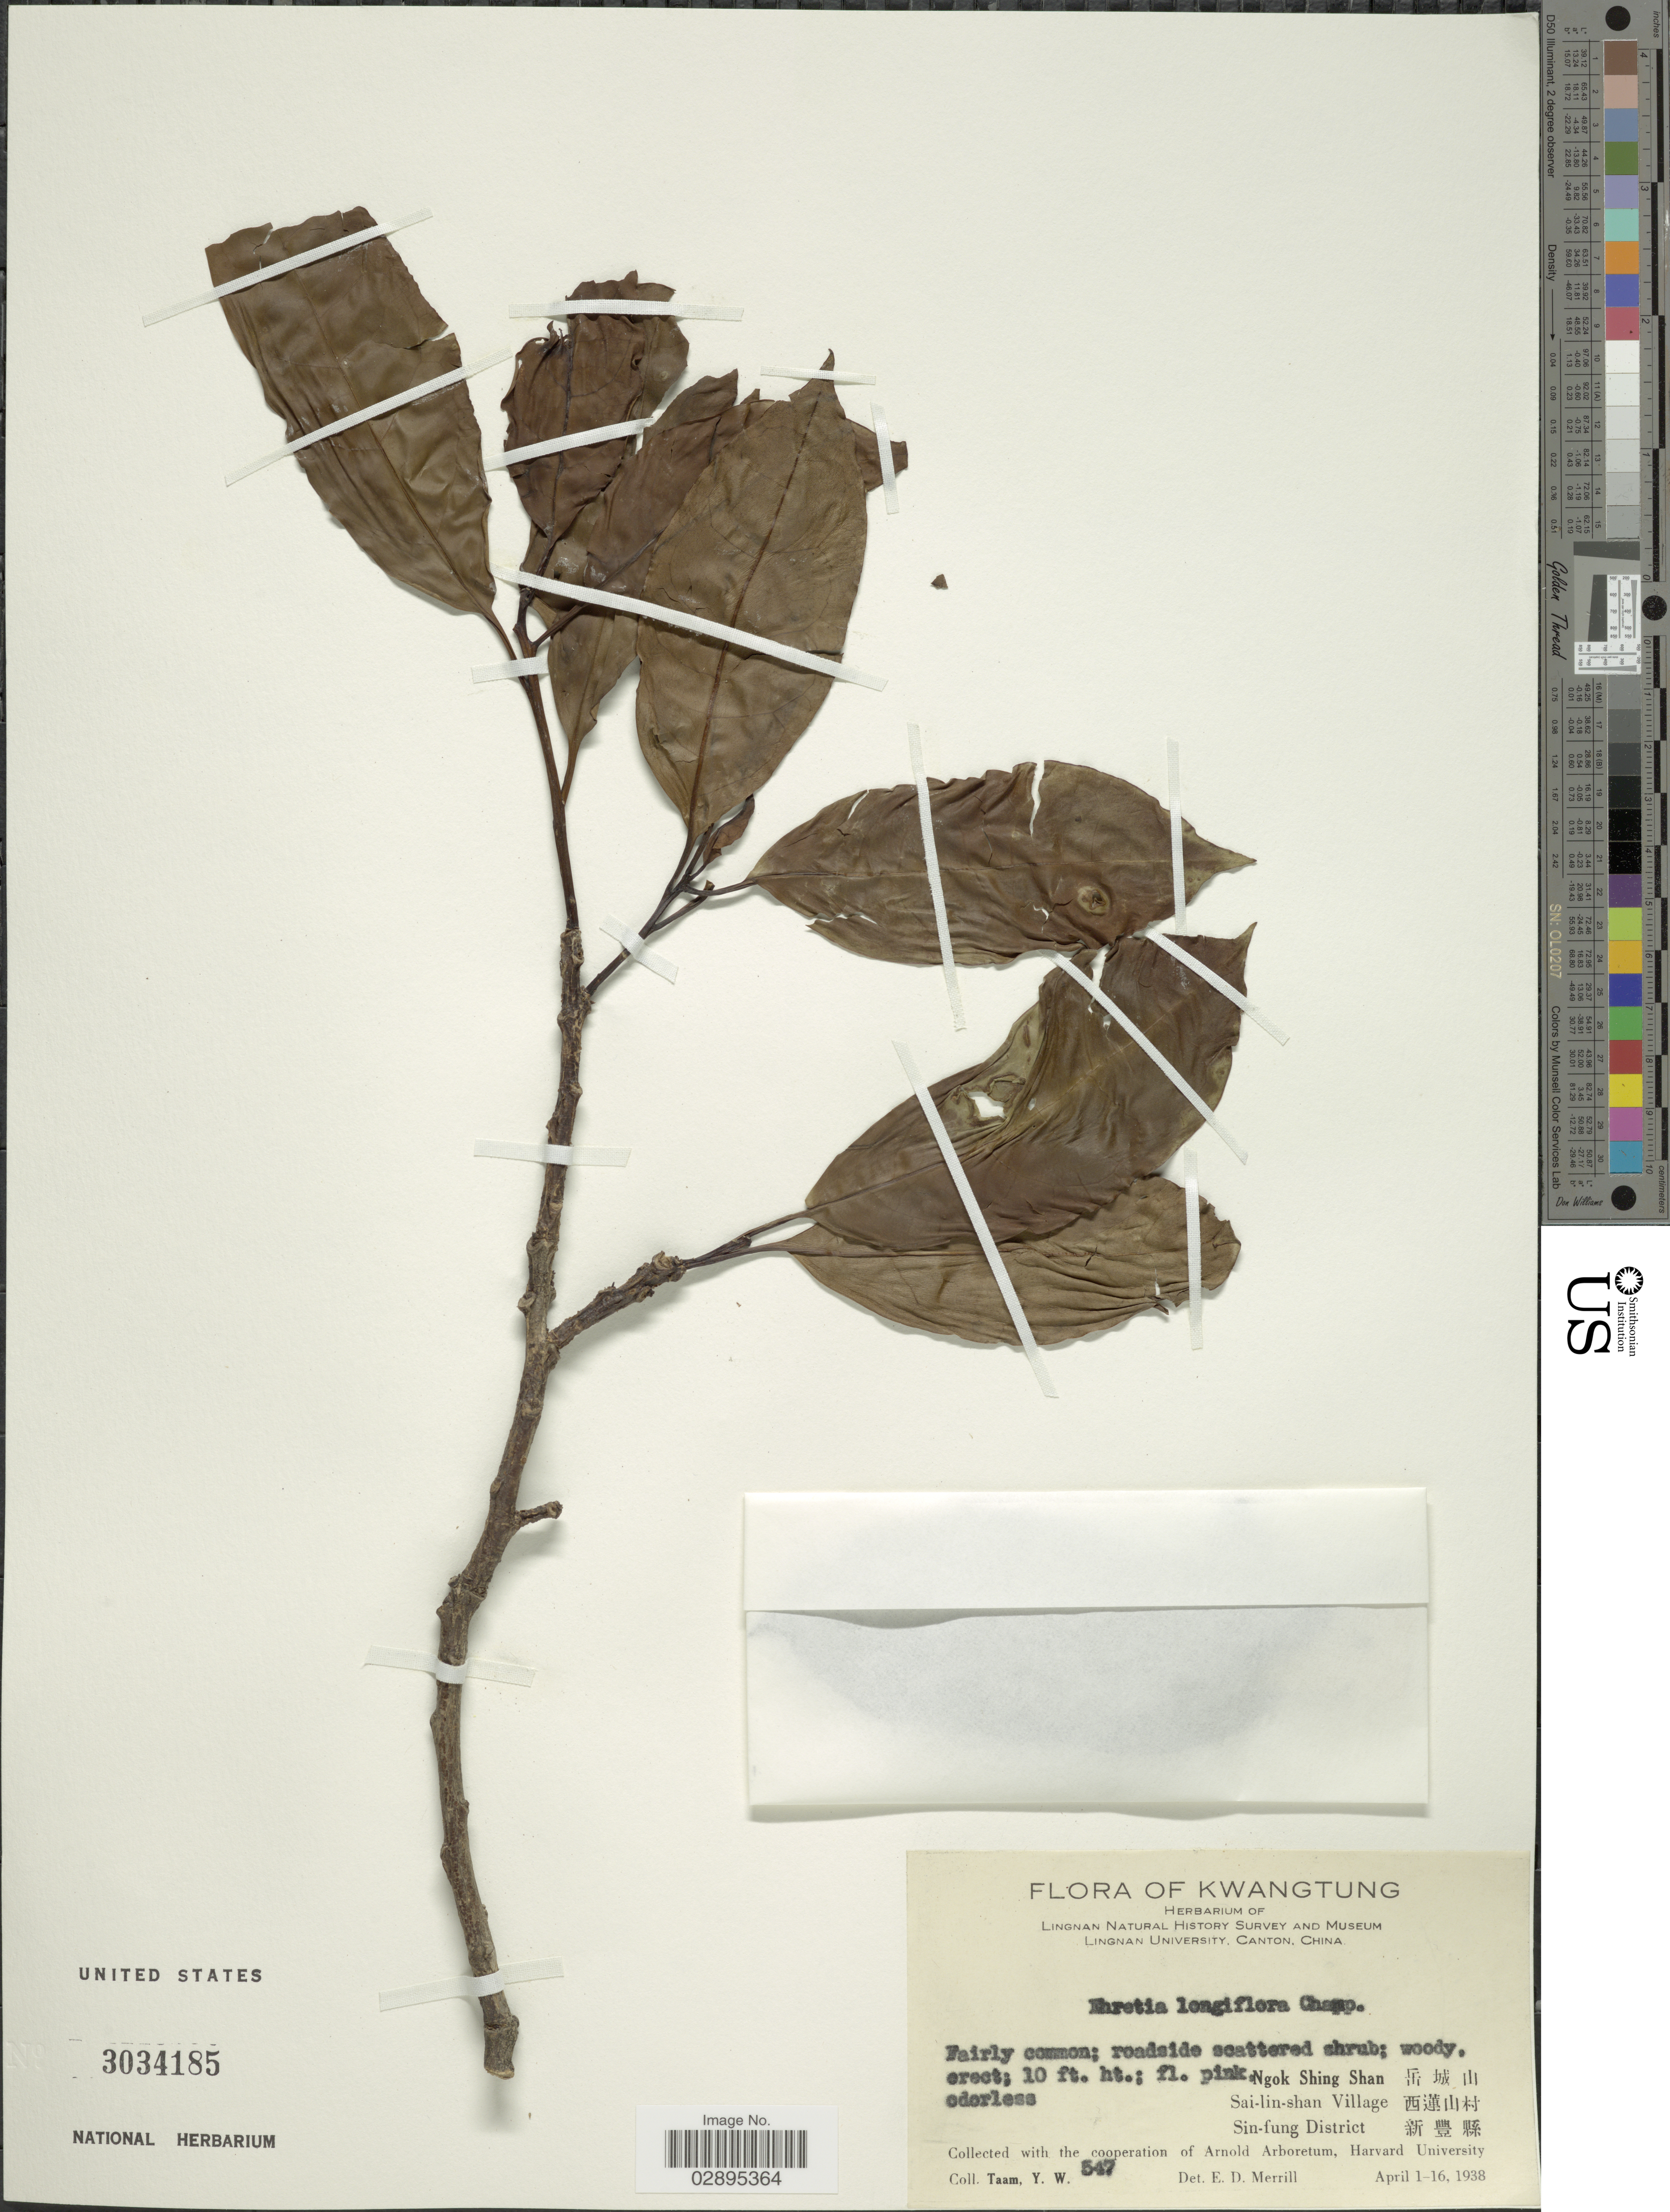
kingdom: Plantae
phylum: Tracheophyta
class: Magnoliopsida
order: Boraginales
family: Ehretiaceae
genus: Ehretia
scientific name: Ehretia longiflora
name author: Champ. ex Benth.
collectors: Y. W. Taam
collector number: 547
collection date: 1938-04-01/1938-04-16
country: China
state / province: Guangdong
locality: Kwangtung. Ngok Shing Shan X. Sai-lin-shan Village X. Sin-fung District X.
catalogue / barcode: US 3034185